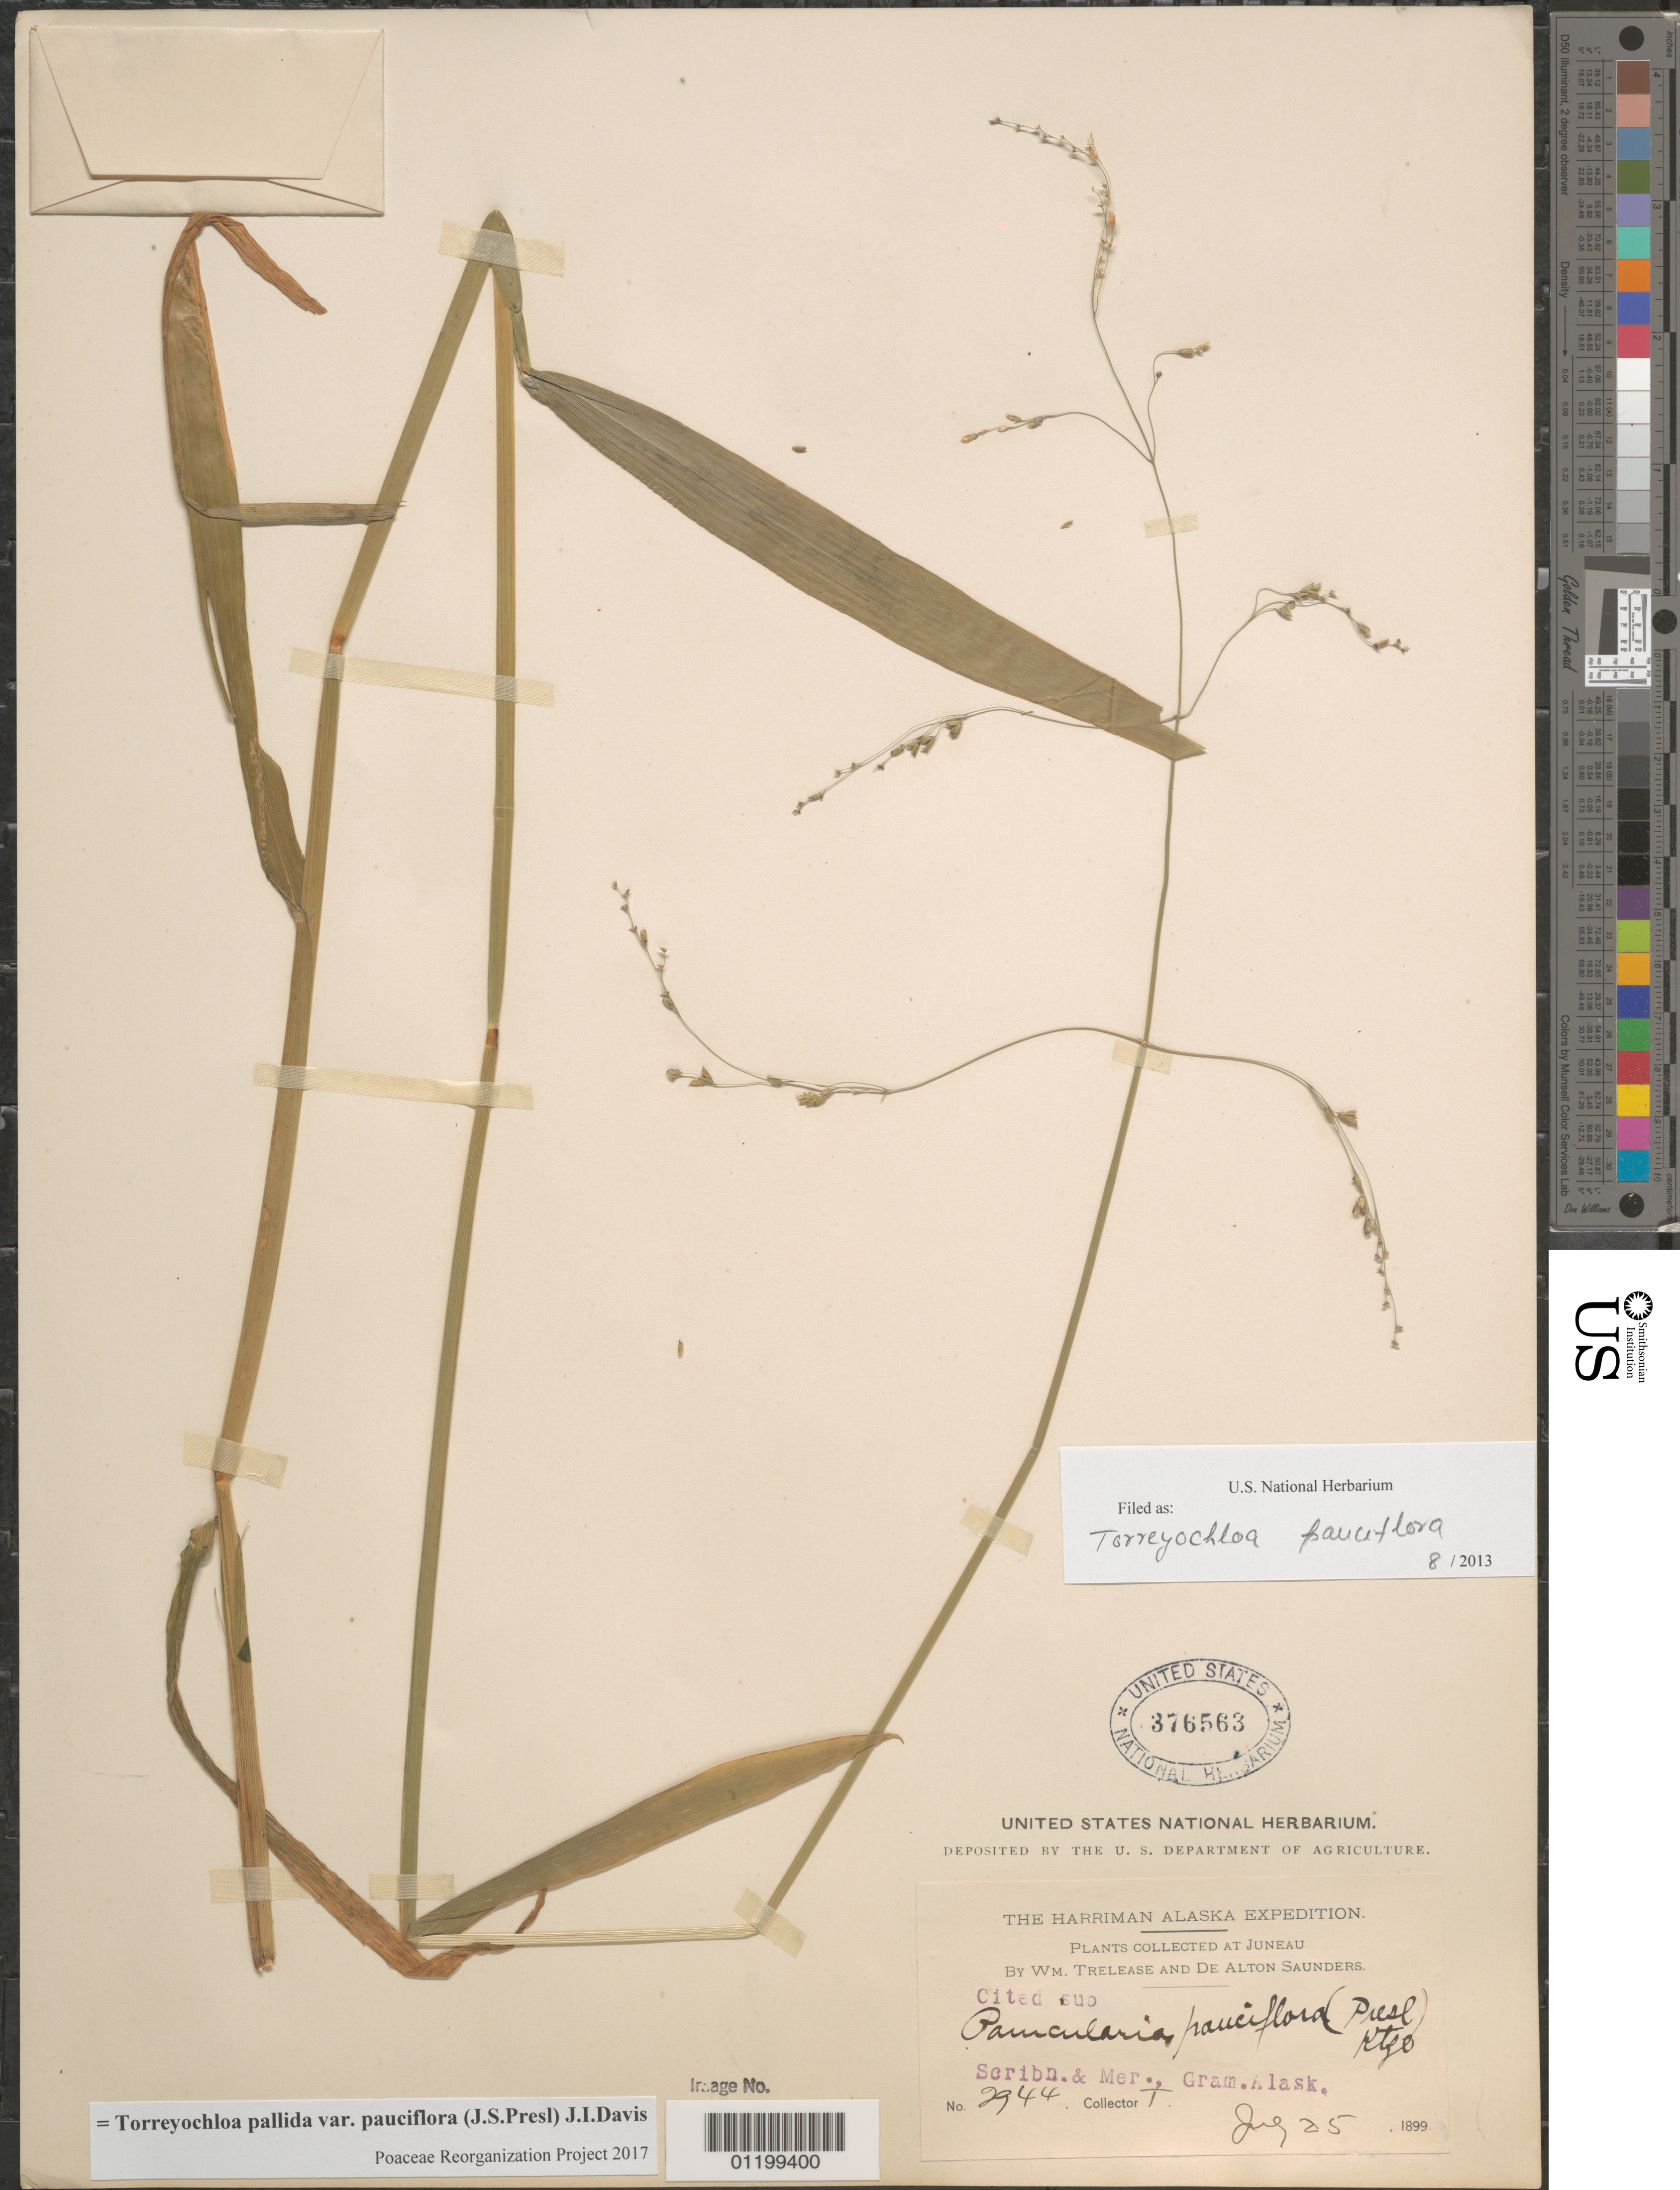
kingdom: Plantae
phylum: Tracheophyta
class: Liliopsida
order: Poales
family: Poaceae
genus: Torreyochloa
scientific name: Torreyochloa pallida var. pauciflora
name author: (J. Presl) J.I. Davis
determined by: Poaceae Reorganization Project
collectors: W. Trelease & D. A. Saunders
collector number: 2944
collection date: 1899-07-25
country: United States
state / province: Alaska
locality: Juneau.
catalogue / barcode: US 376563